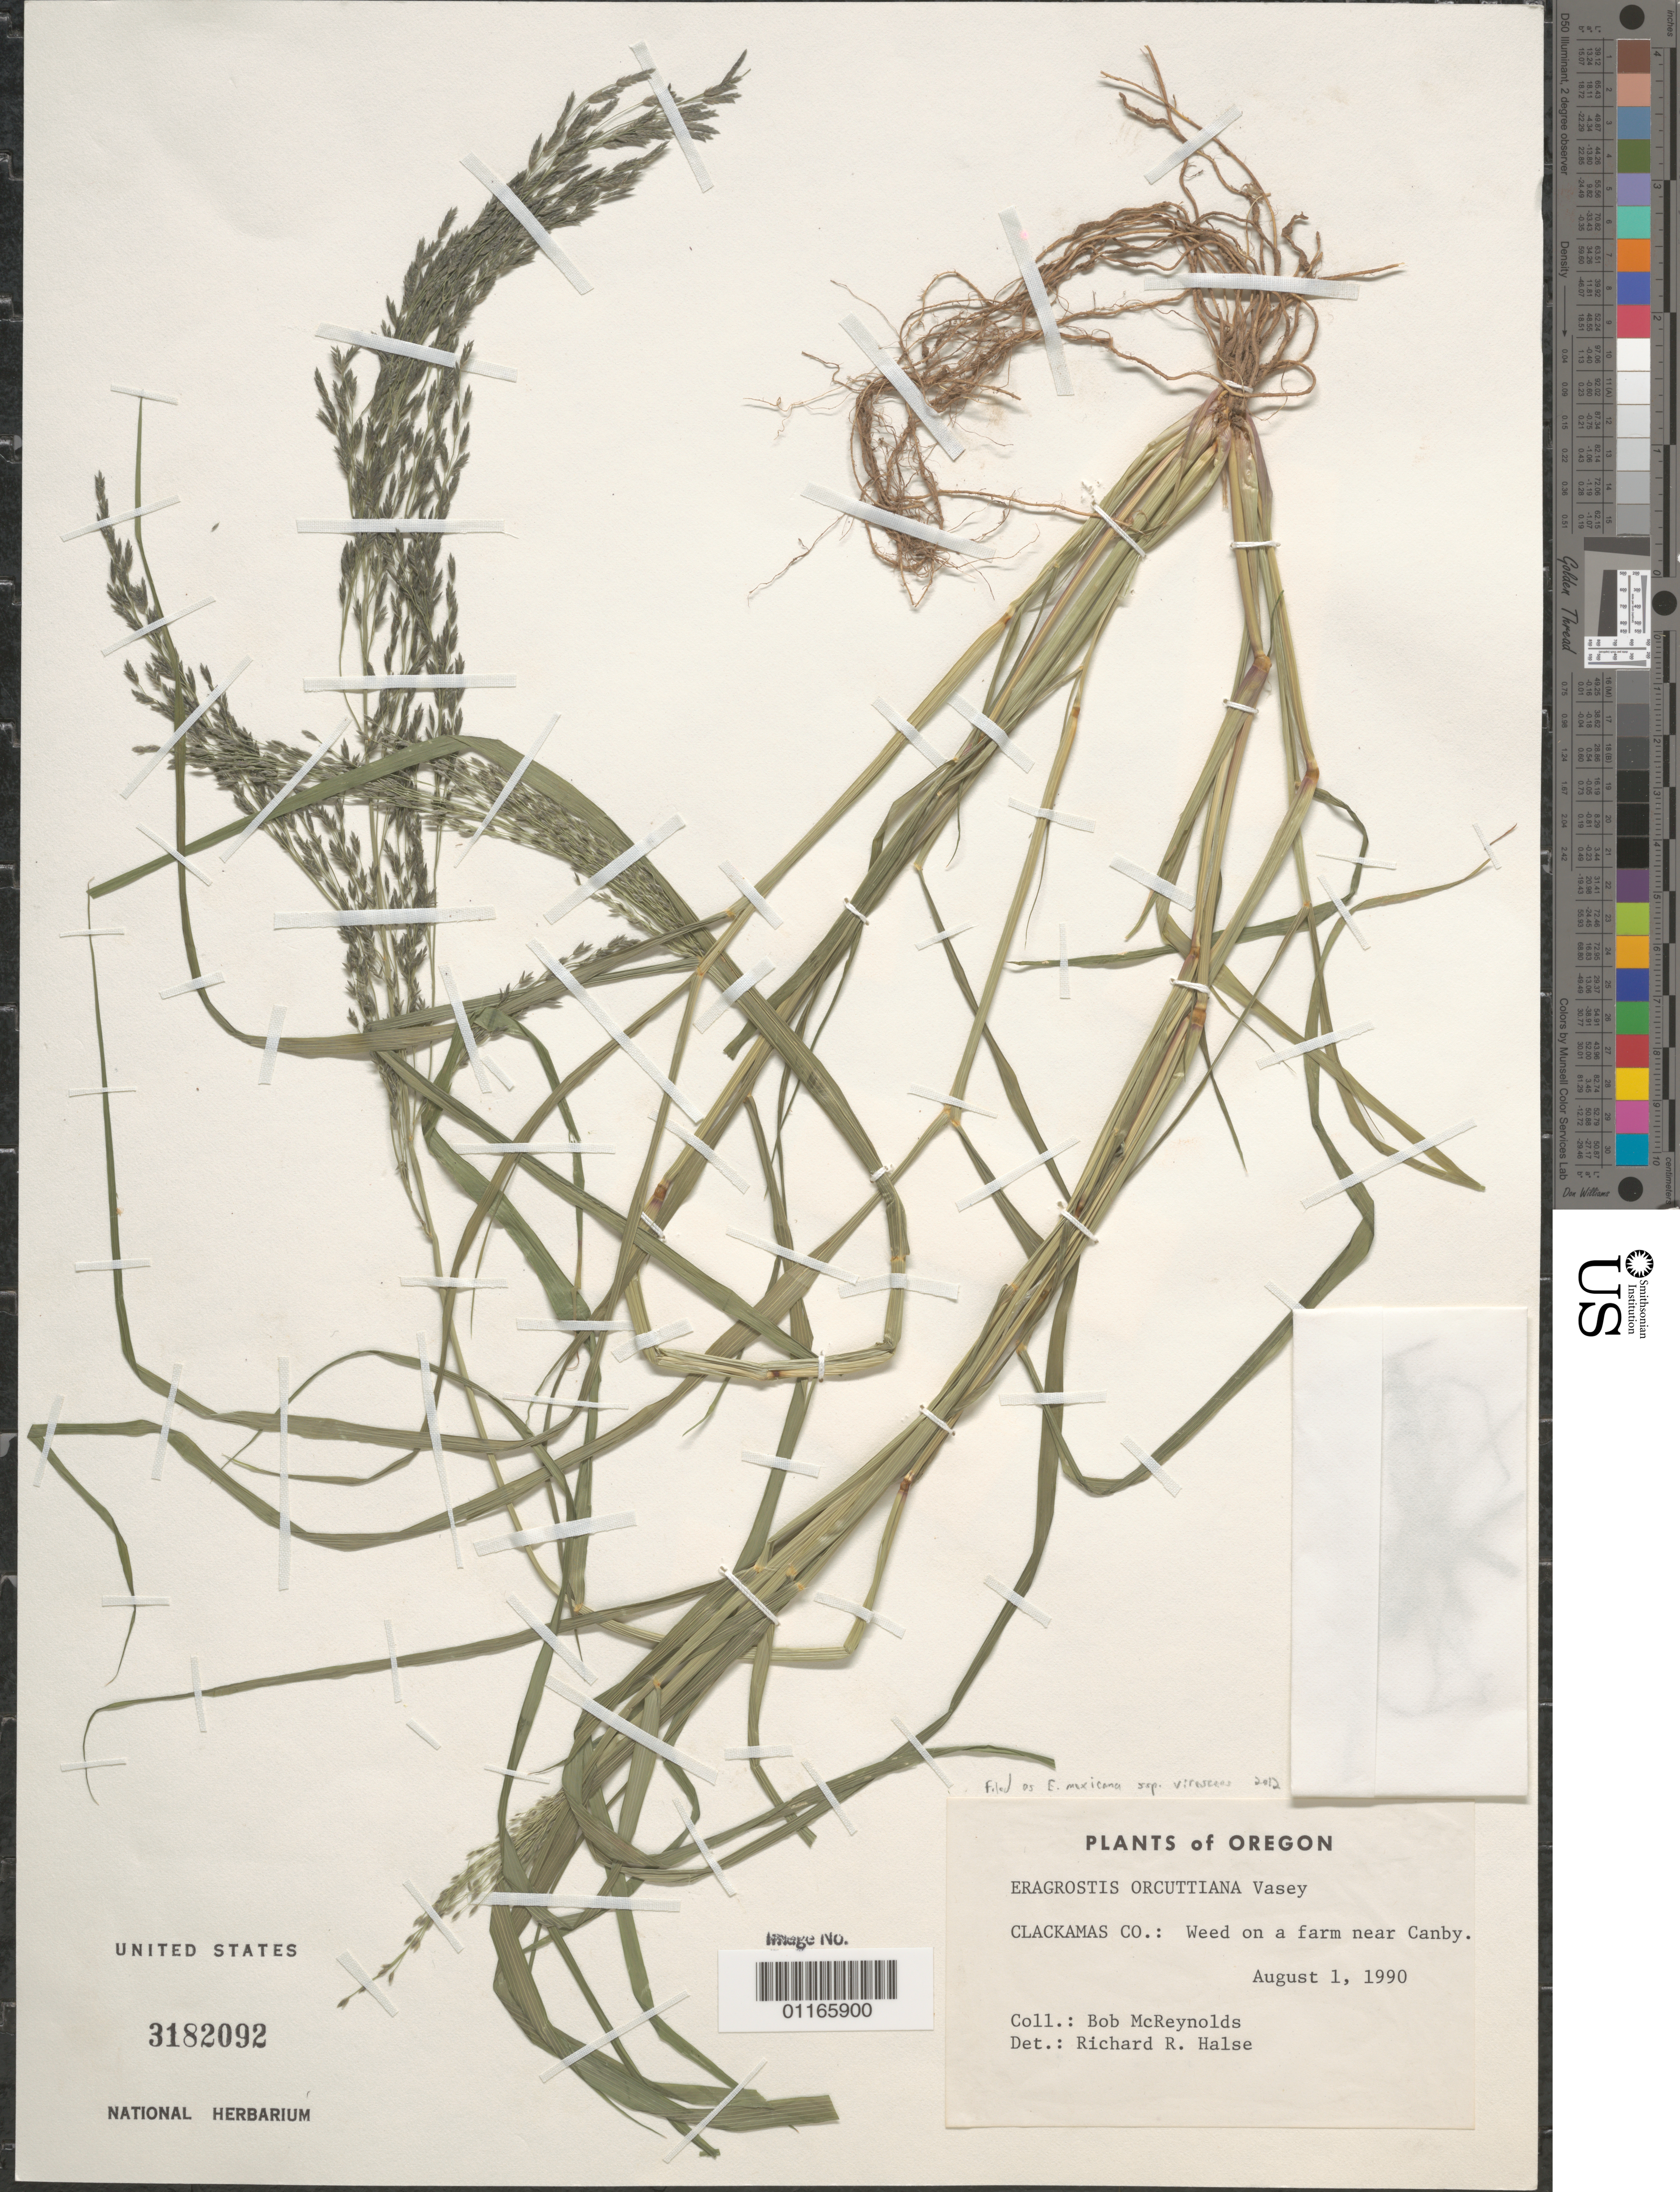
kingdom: Plantae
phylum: Tracheophyta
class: Liliopsida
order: Poales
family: Poaceae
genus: Eragrostis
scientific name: Eragrostis mexicana subsp. virescens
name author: (J. Presl) S.D. Koch & Sánchez Vega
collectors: B. McReynolds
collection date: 1990-08-01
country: United States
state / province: Oregon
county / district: Clackamas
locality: Farm near Canby.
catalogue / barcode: US 3182092